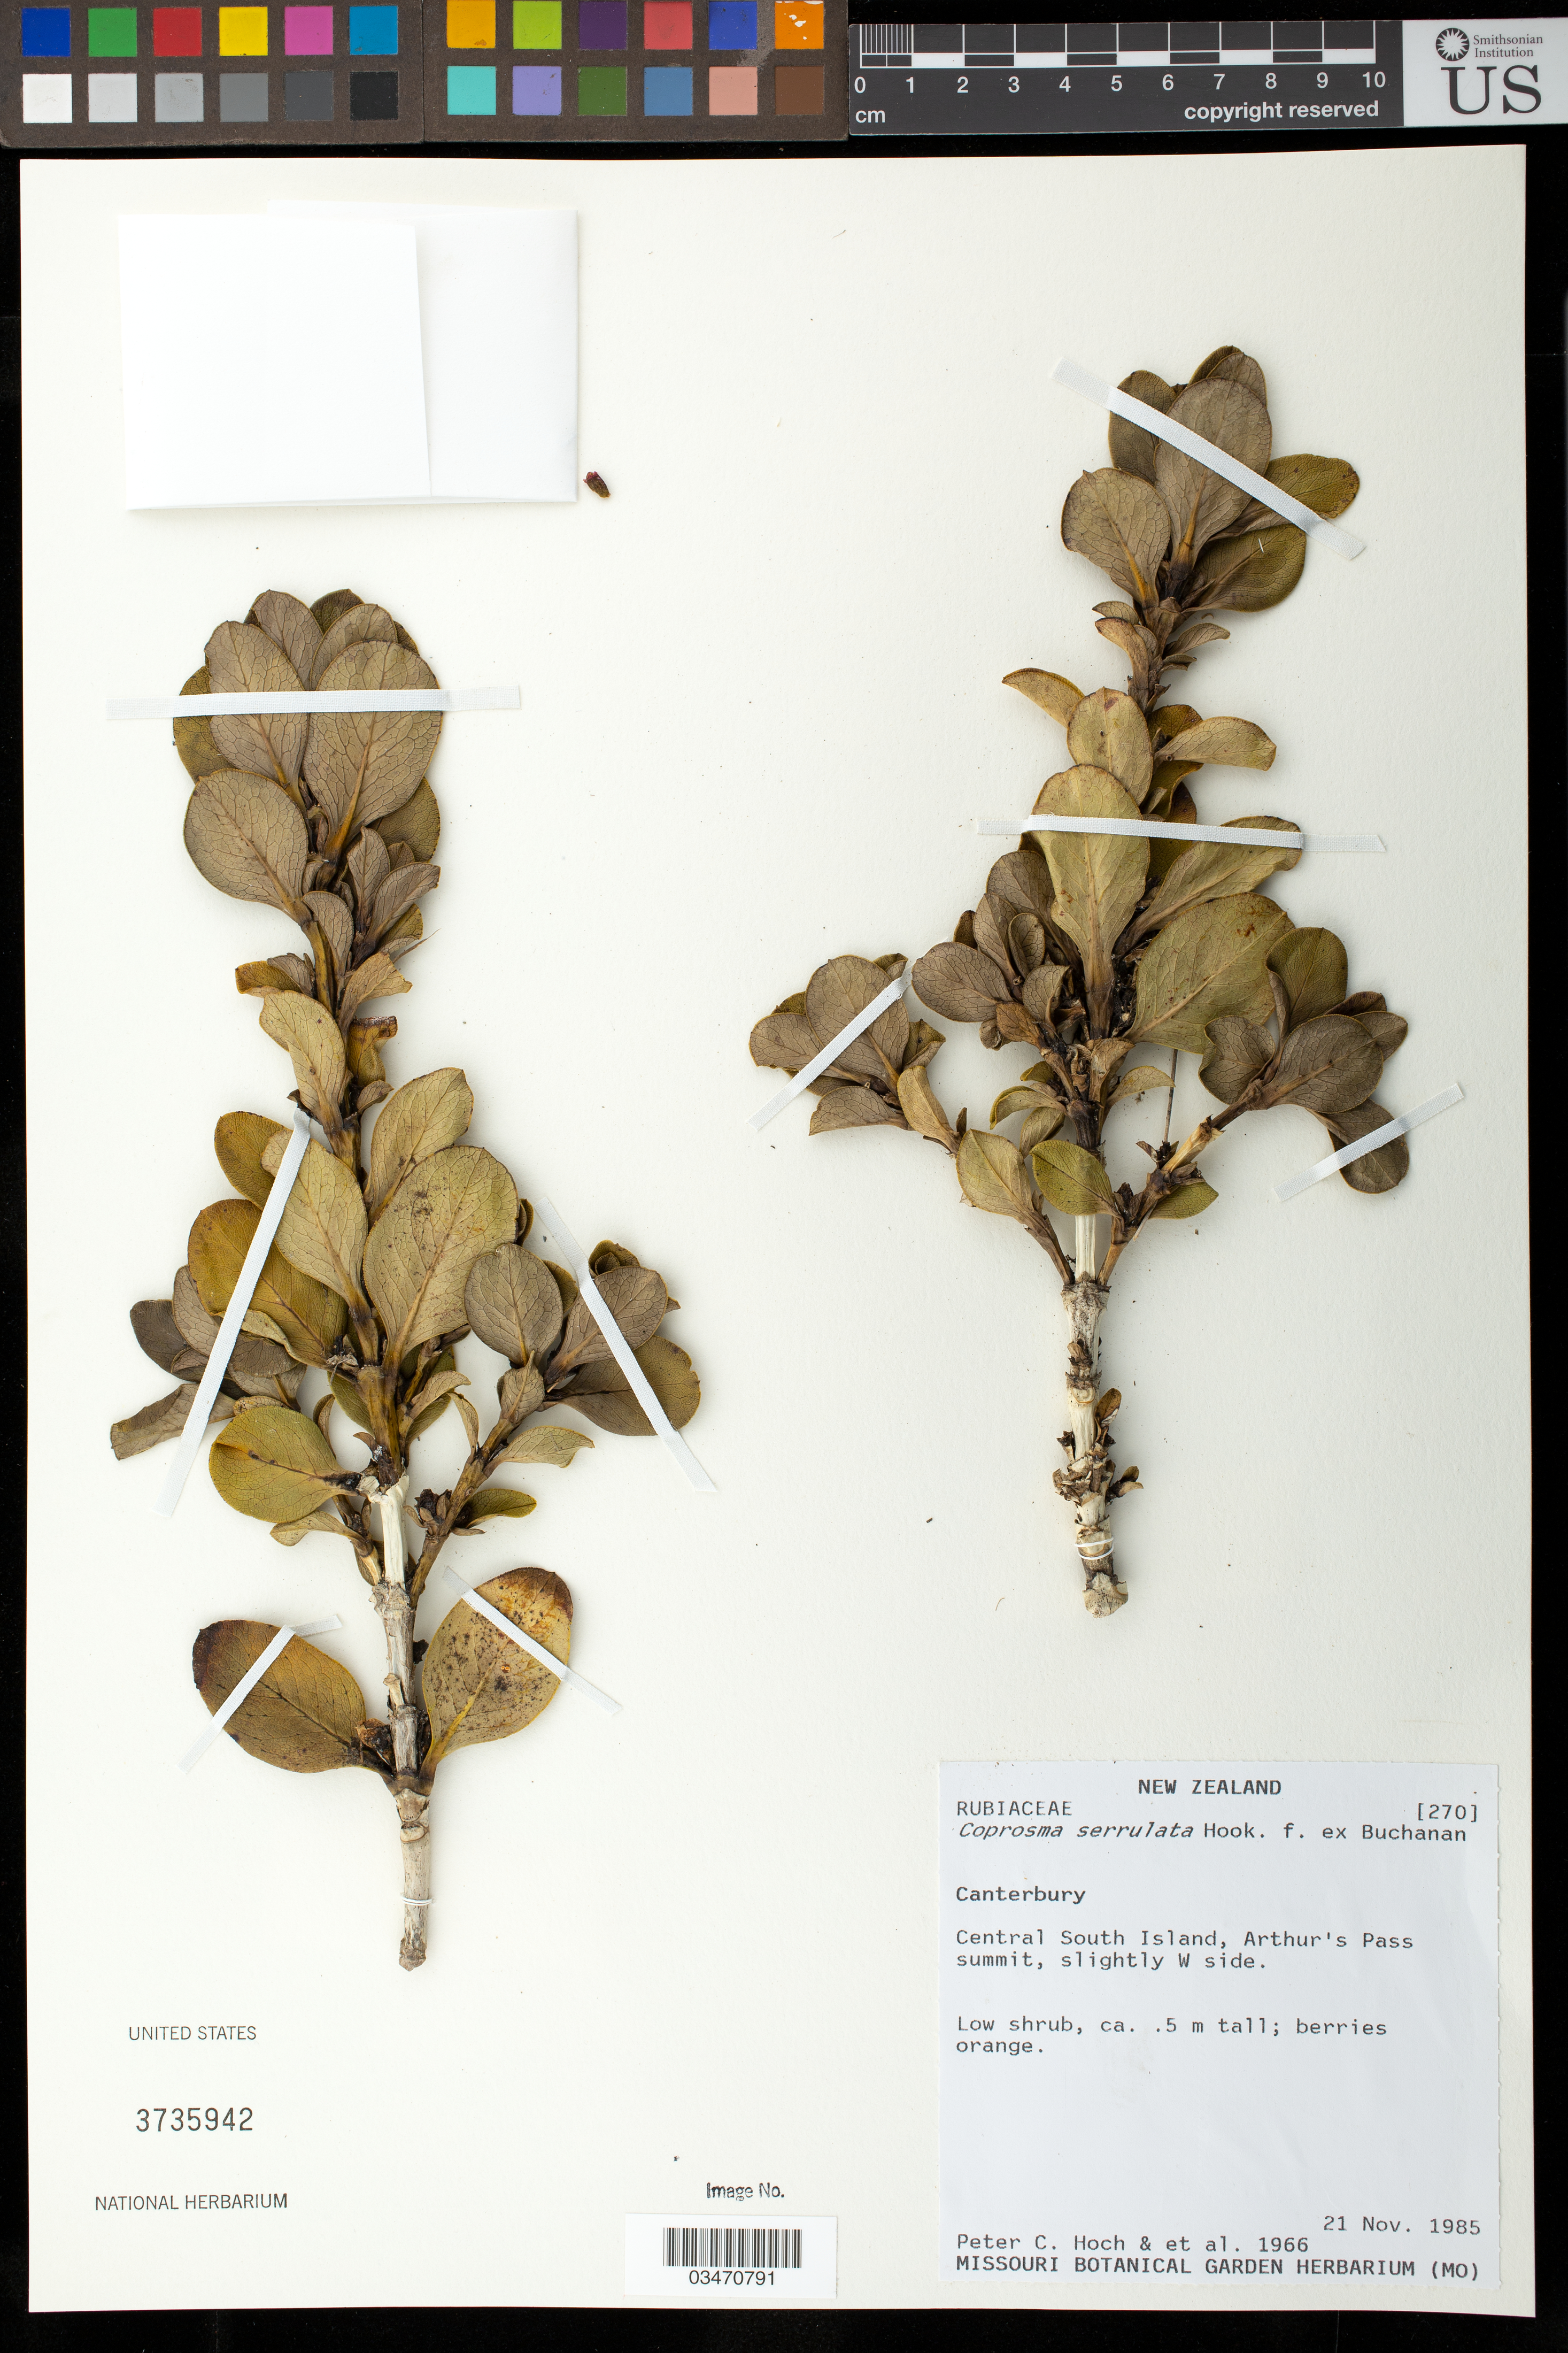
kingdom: Plantae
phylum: Tracheophyta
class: Magnoliopsida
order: Gentianales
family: Rubiaceae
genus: Coprosma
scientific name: Coprosma serrulata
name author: Hook. f. ex Buchanan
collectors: P. C. Hoch & et al.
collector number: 1966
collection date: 1985-11-21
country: New Zealand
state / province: Canterbury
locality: Central South Island, Arthur's Pass summit, slightly W side.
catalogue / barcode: US 3735942